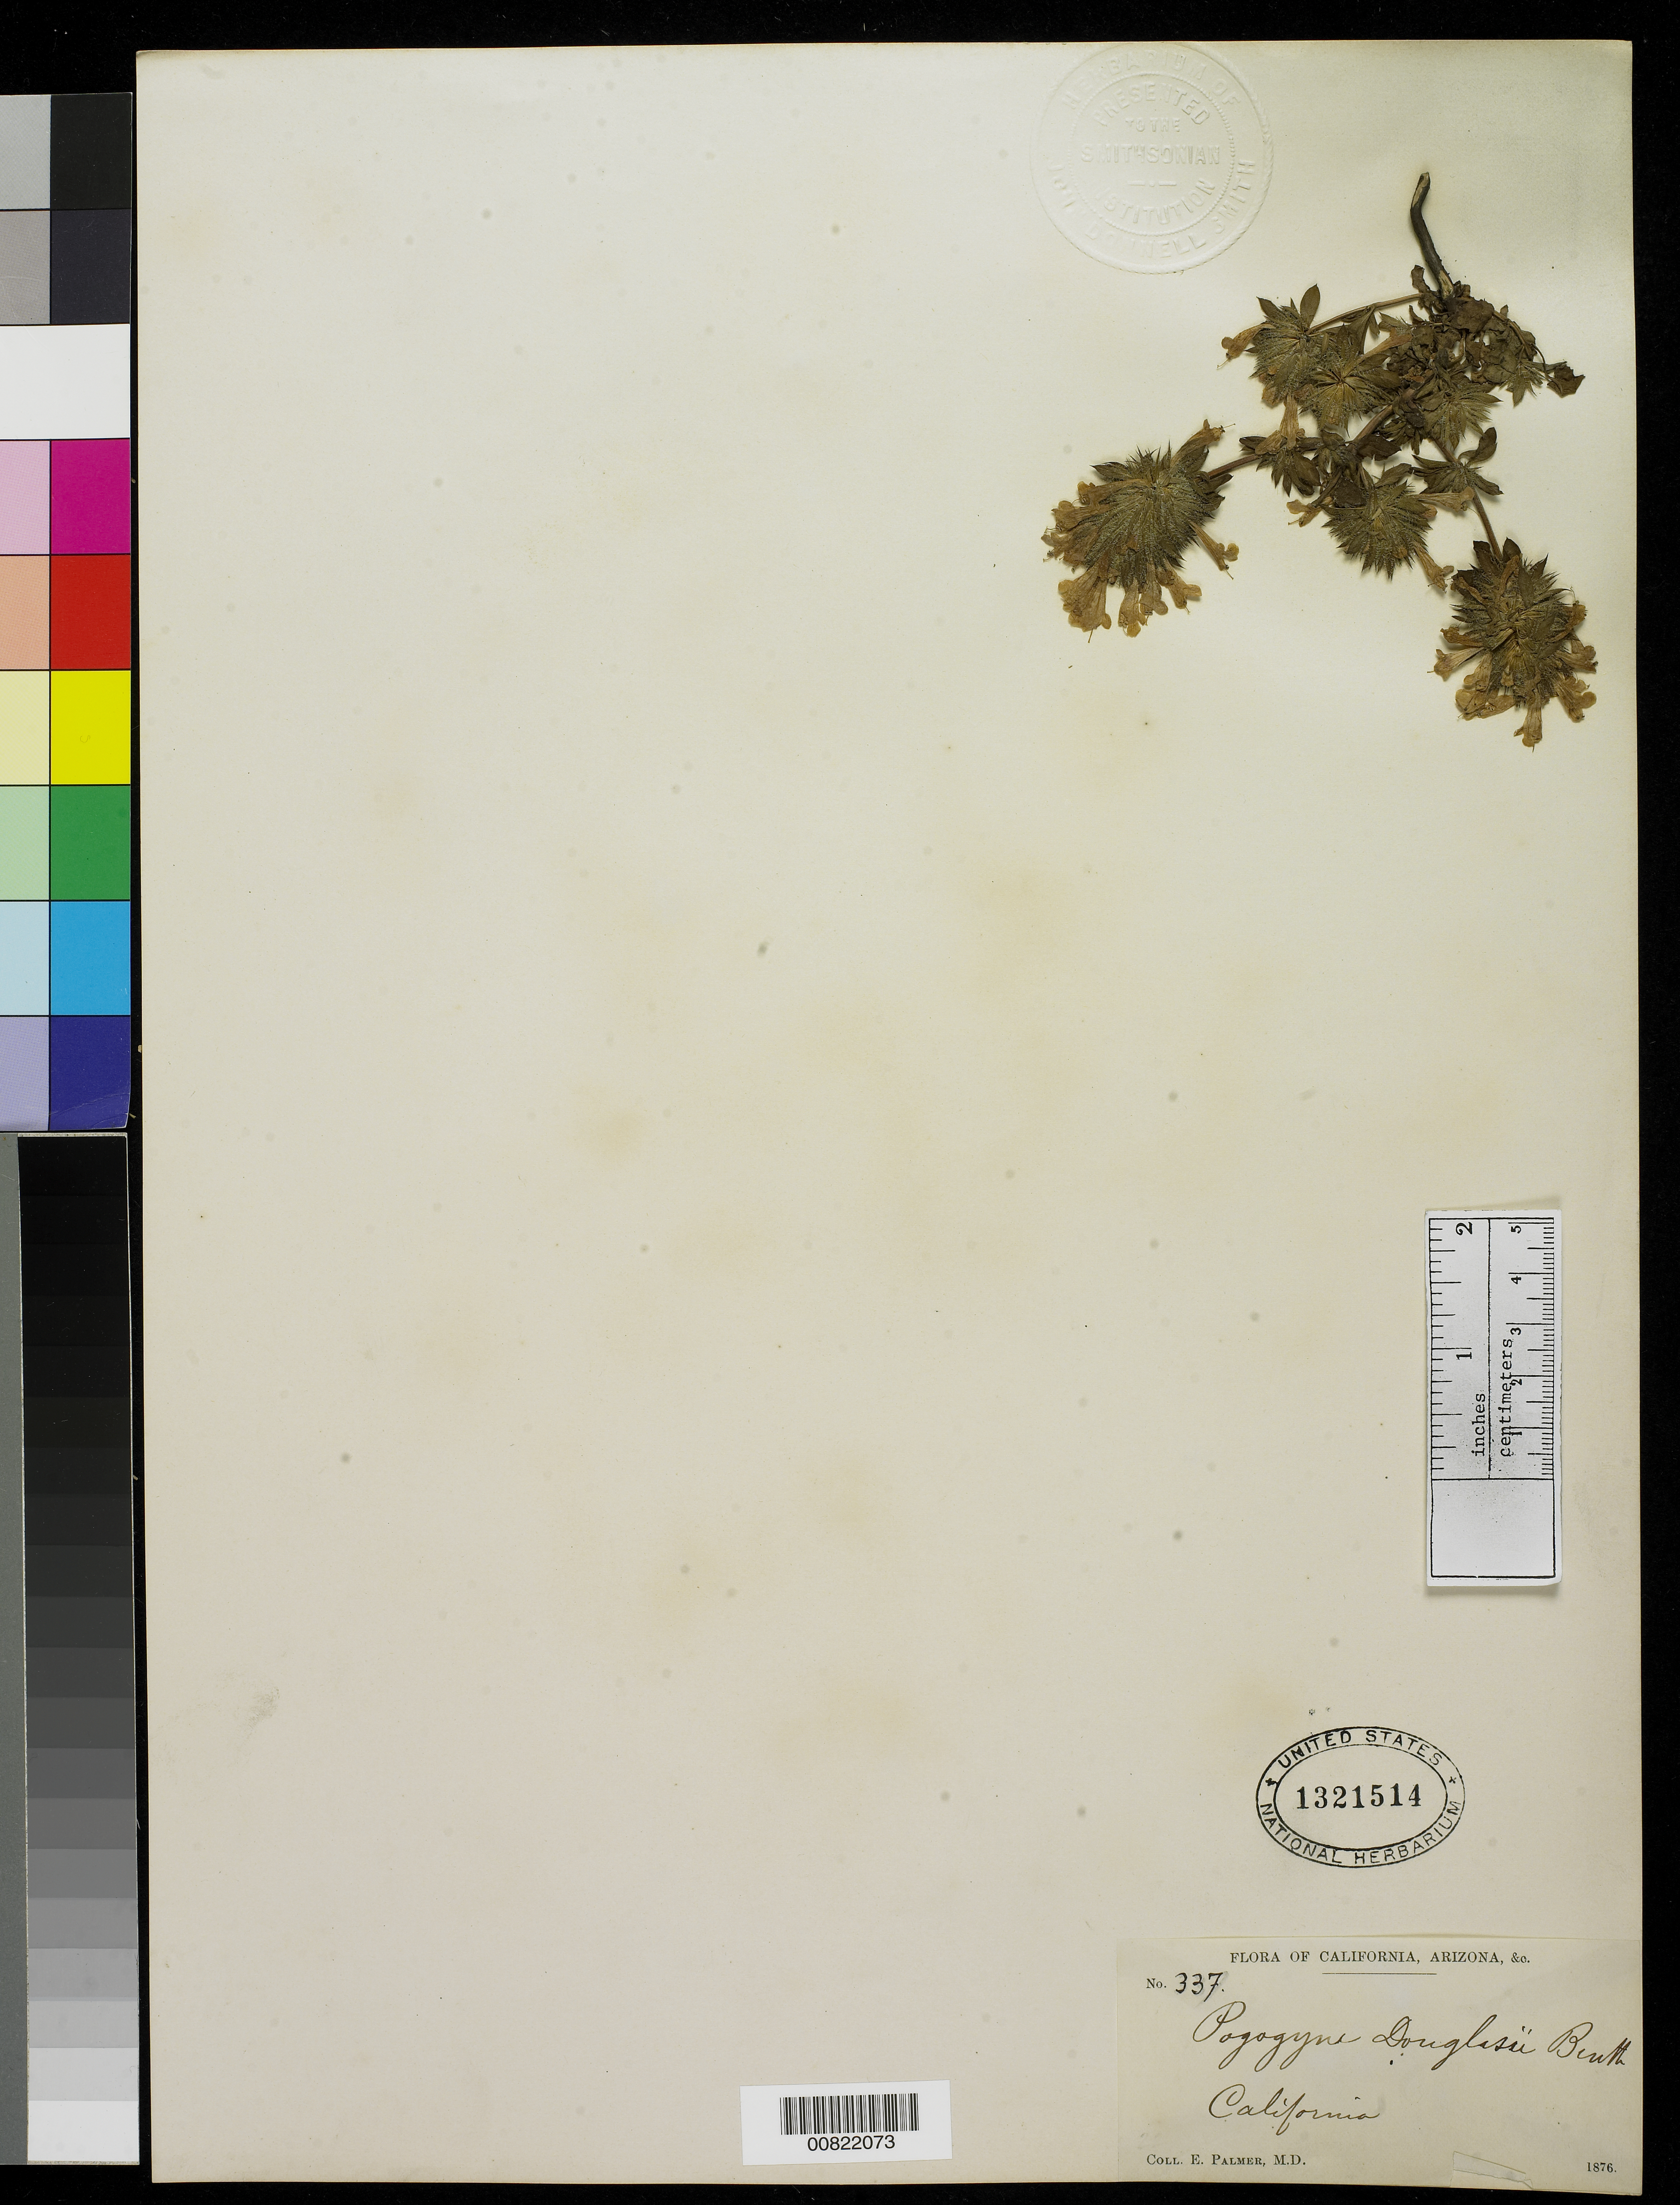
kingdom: Plantae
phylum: Tracheophyta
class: Magnoliopsida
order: Lamiales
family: Lamiaceae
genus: Pogogyne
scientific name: Pogogyne douglasii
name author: Benth.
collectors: E. Palmer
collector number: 337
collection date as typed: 1876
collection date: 1876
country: United States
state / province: California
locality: California.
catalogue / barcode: US 1321514